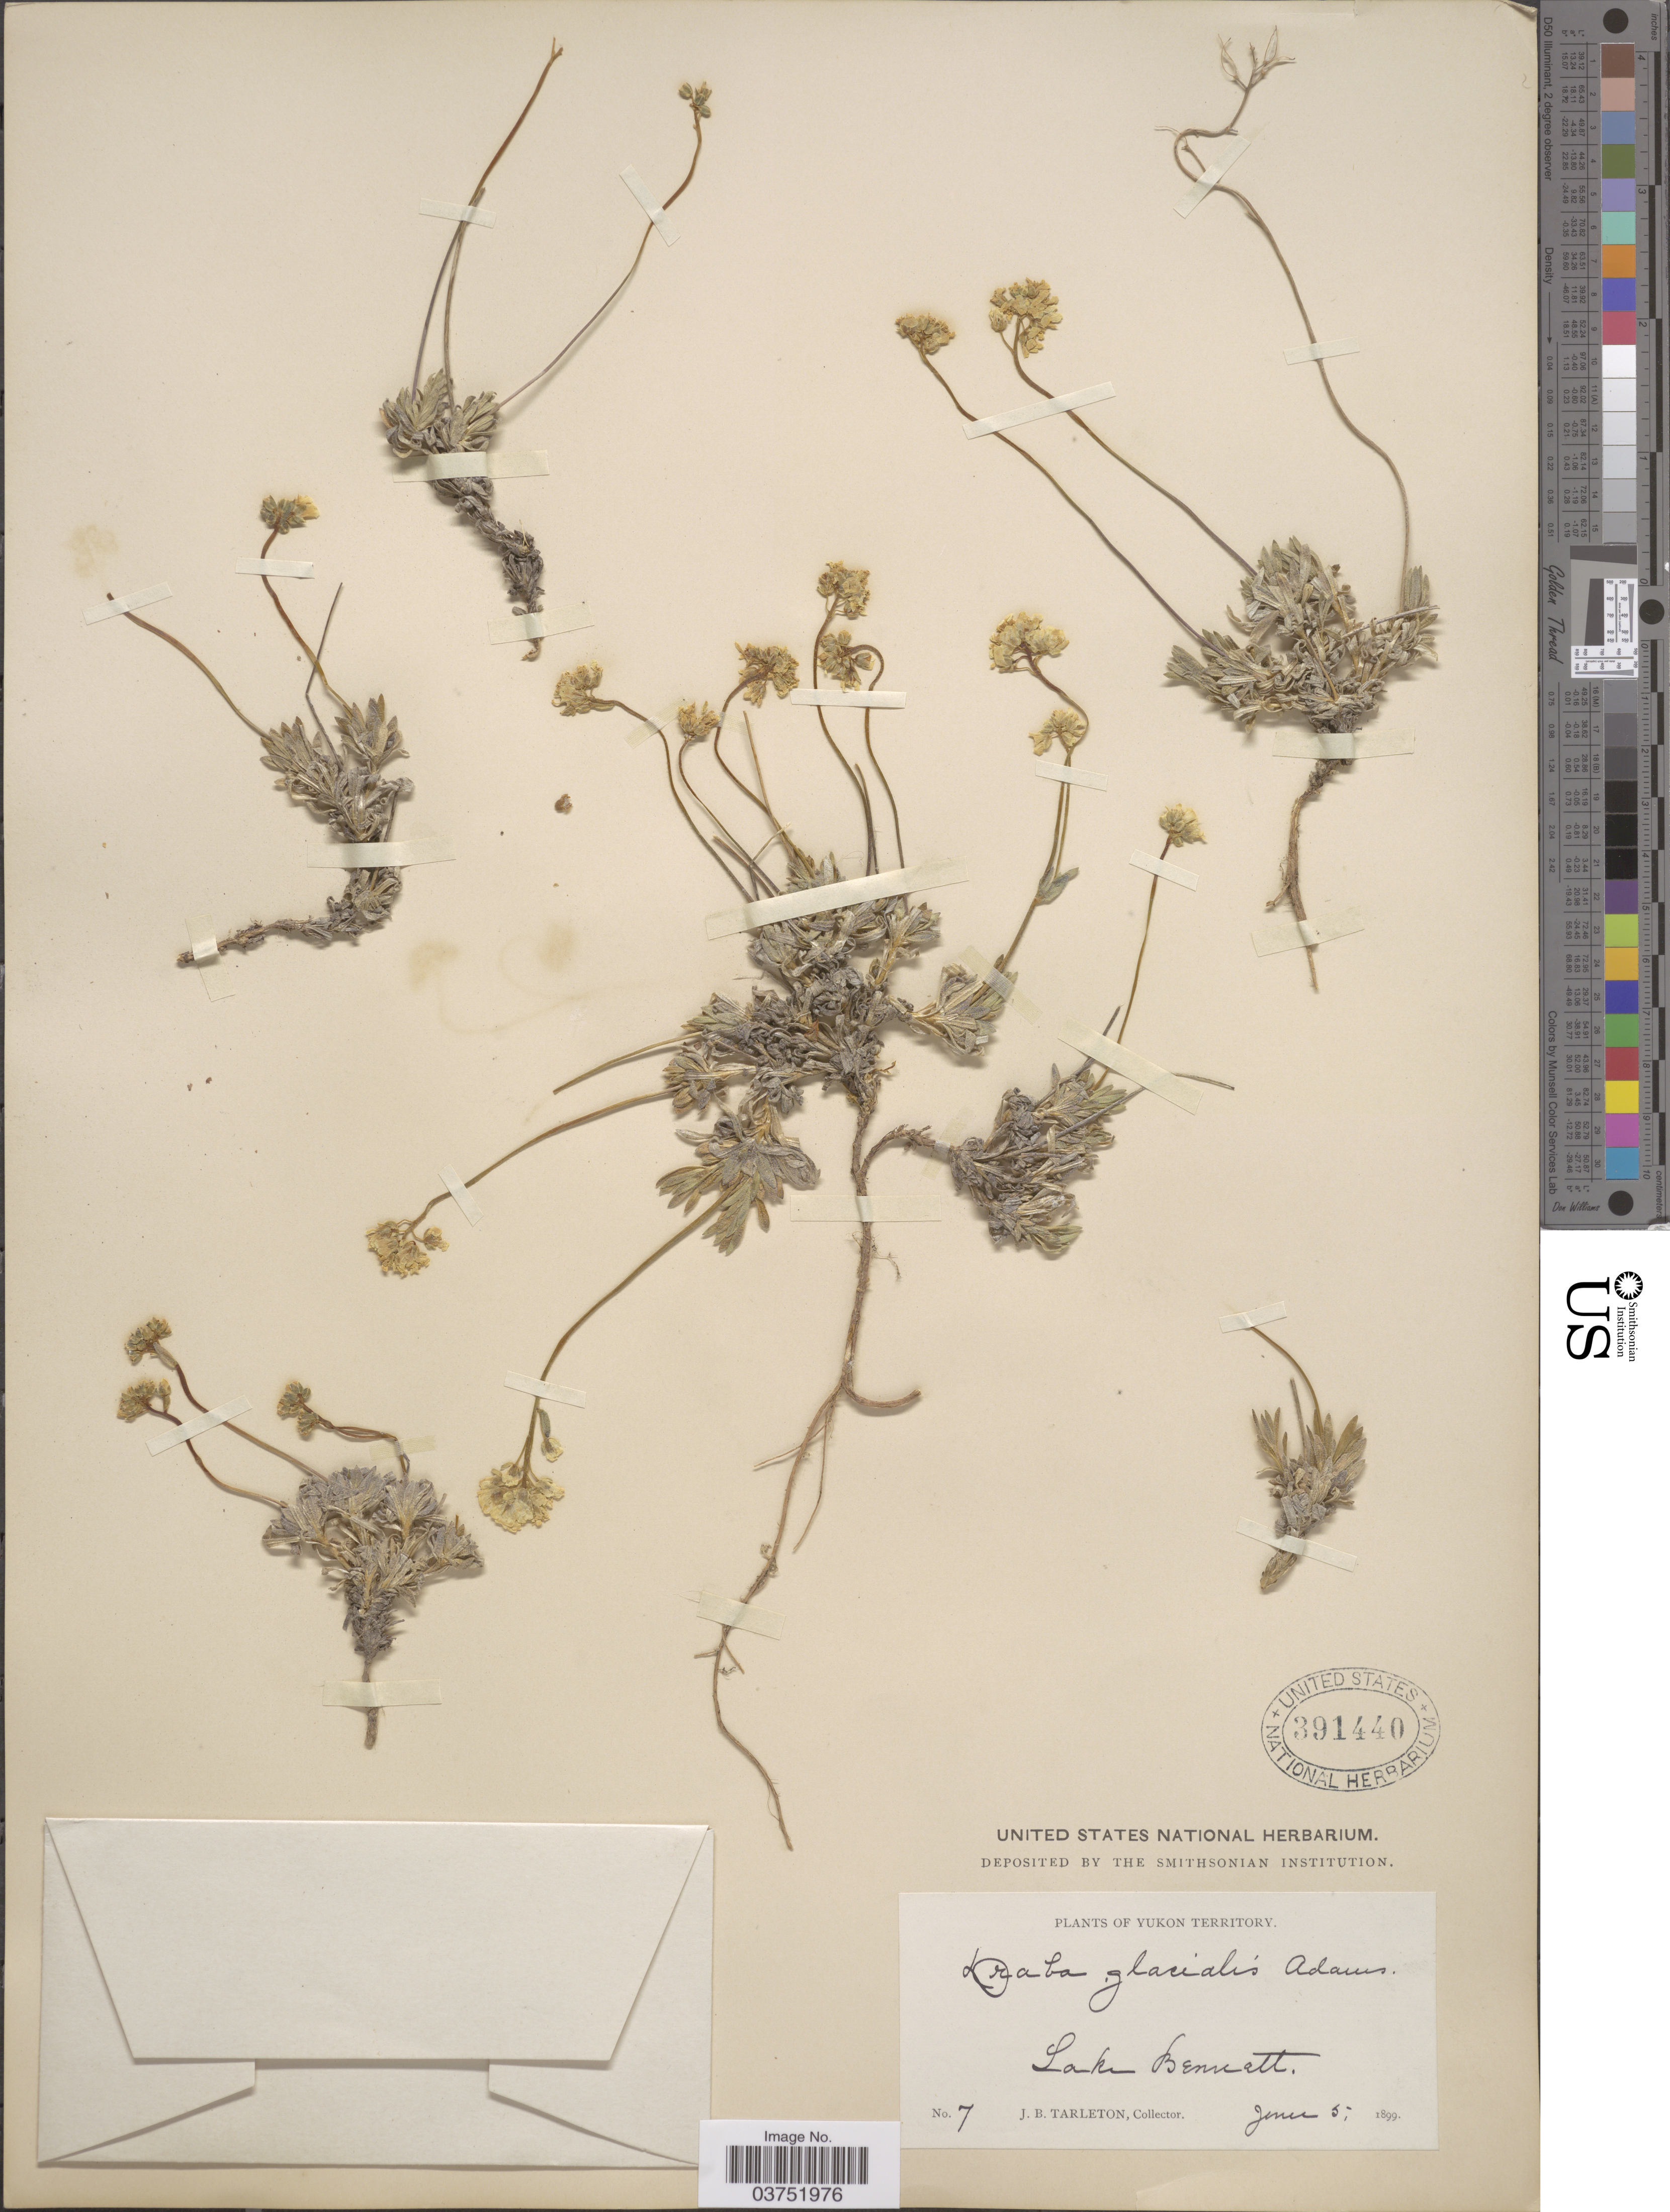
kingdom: Plantae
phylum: Tracheophyta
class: Magnoliopsida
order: Brassicales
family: Brassicaceae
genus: Draba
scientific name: Draba oligosperma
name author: Hook.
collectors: J. Tarleton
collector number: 7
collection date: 1899-06-05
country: Canada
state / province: Yukon Territory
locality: Lake Bennett.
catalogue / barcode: US 391440